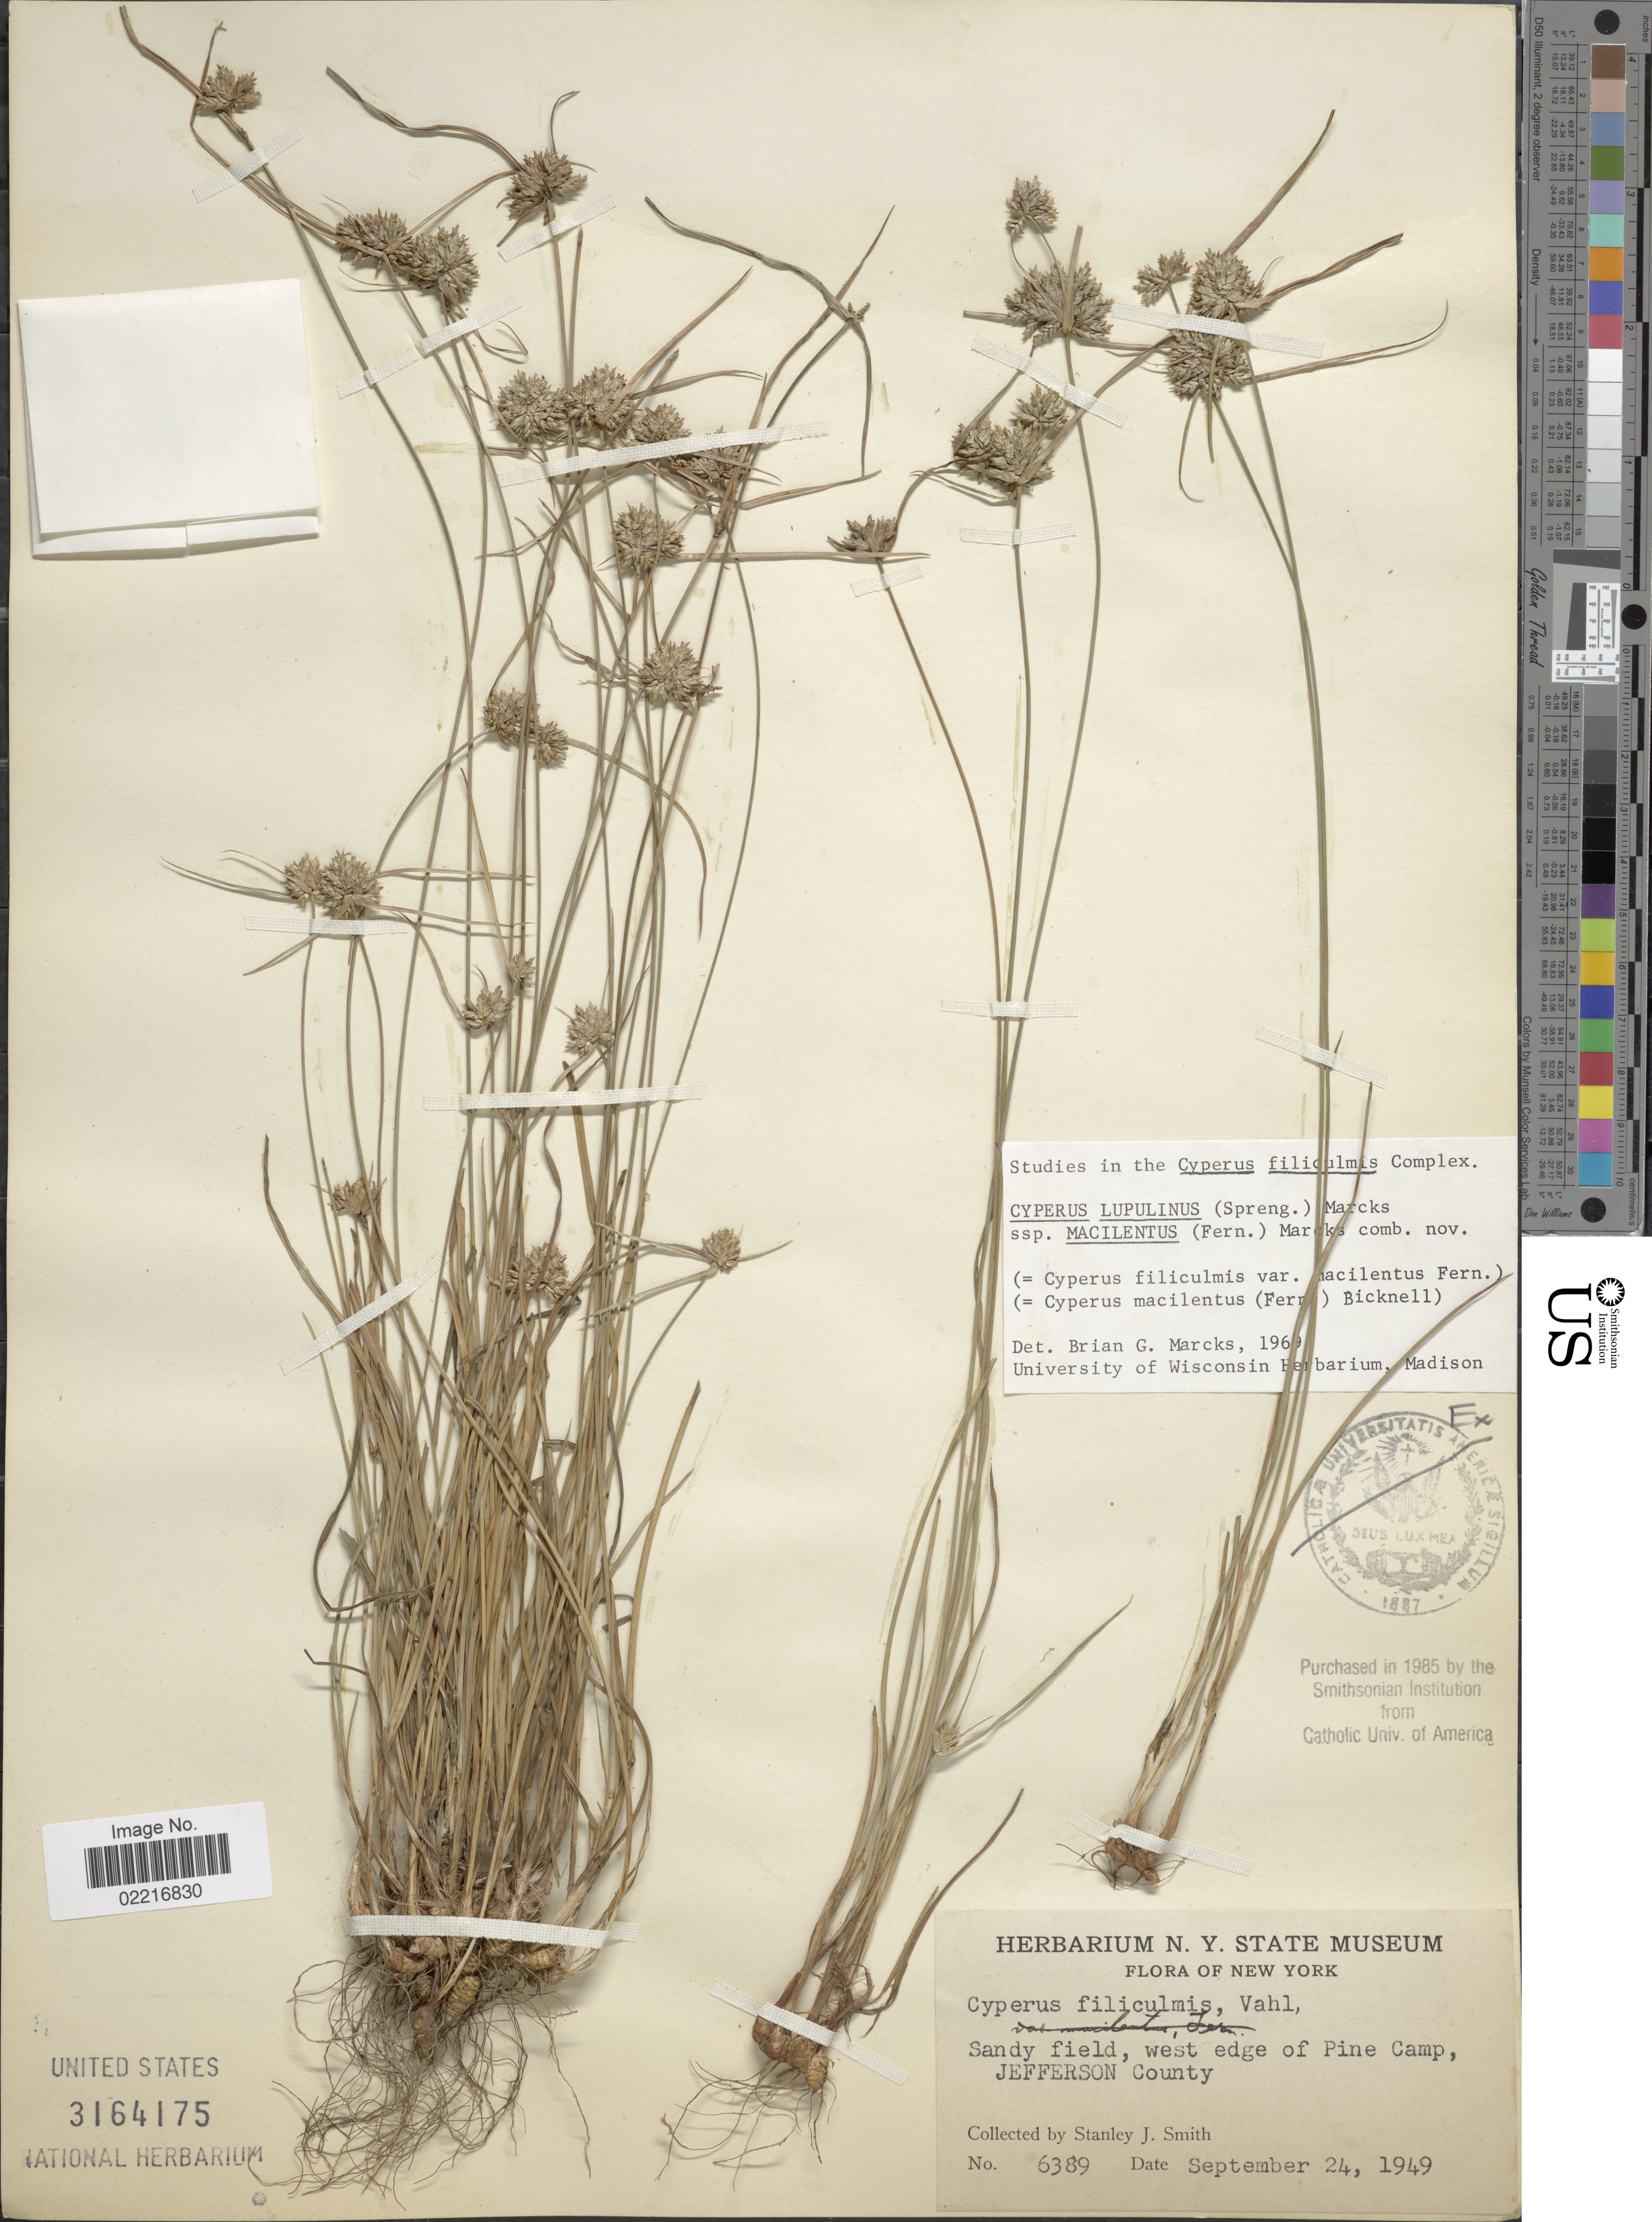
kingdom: Plantae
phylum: Tracheophyta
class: Liliopsida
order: Poales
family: Cyperaceae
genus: Cyperus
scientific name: Cyperus lupulinus subsp. lupulinus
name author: (Spreng.) Marcks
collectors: S. Smith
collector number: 6389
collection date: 1949-09-24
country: United States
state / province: New York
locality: West edge of Pine Camp, Jefferson County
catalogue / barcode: US 3164175